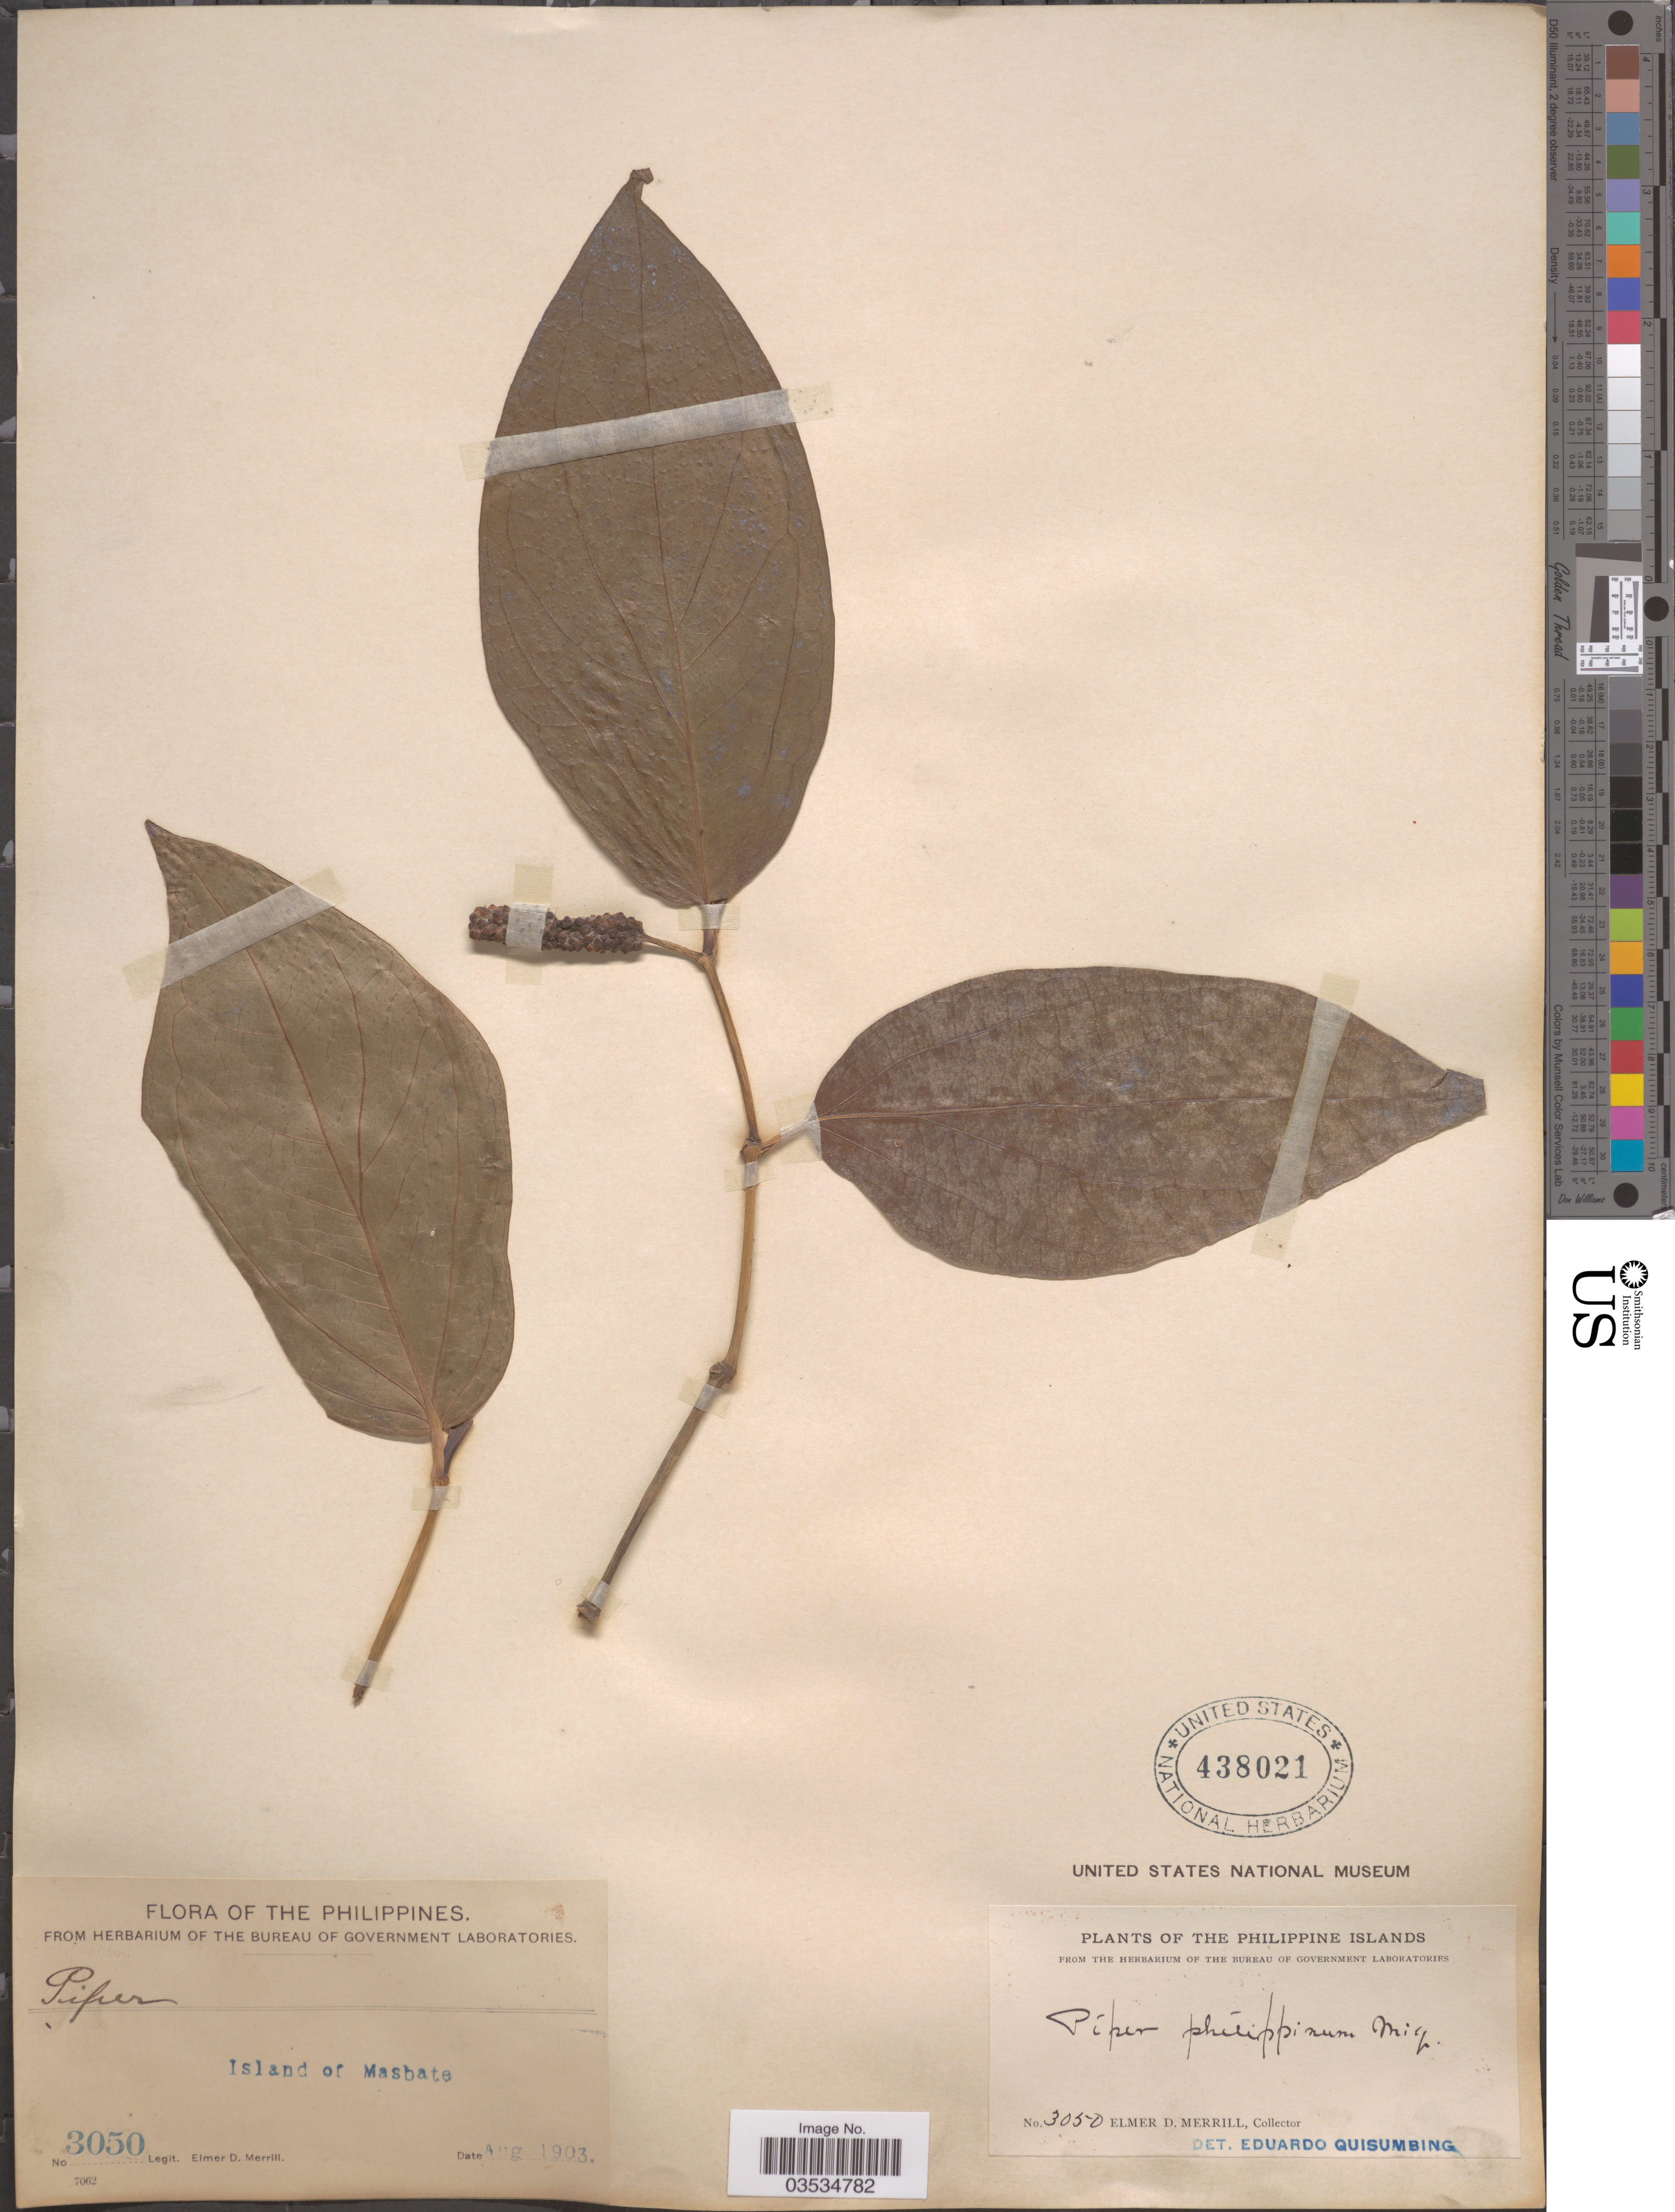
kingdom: Plantae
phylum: Tracheophyta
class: Magnoliopsida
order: Piperales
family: Piperaceae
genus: Piper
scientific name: Piper philippinum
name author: Miq.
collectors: E. D. Merrill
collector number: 3050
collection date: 1903-08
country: Philippines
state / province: Bicol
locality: Philippine Islands. Island of Masbate.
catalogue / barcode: US 438021